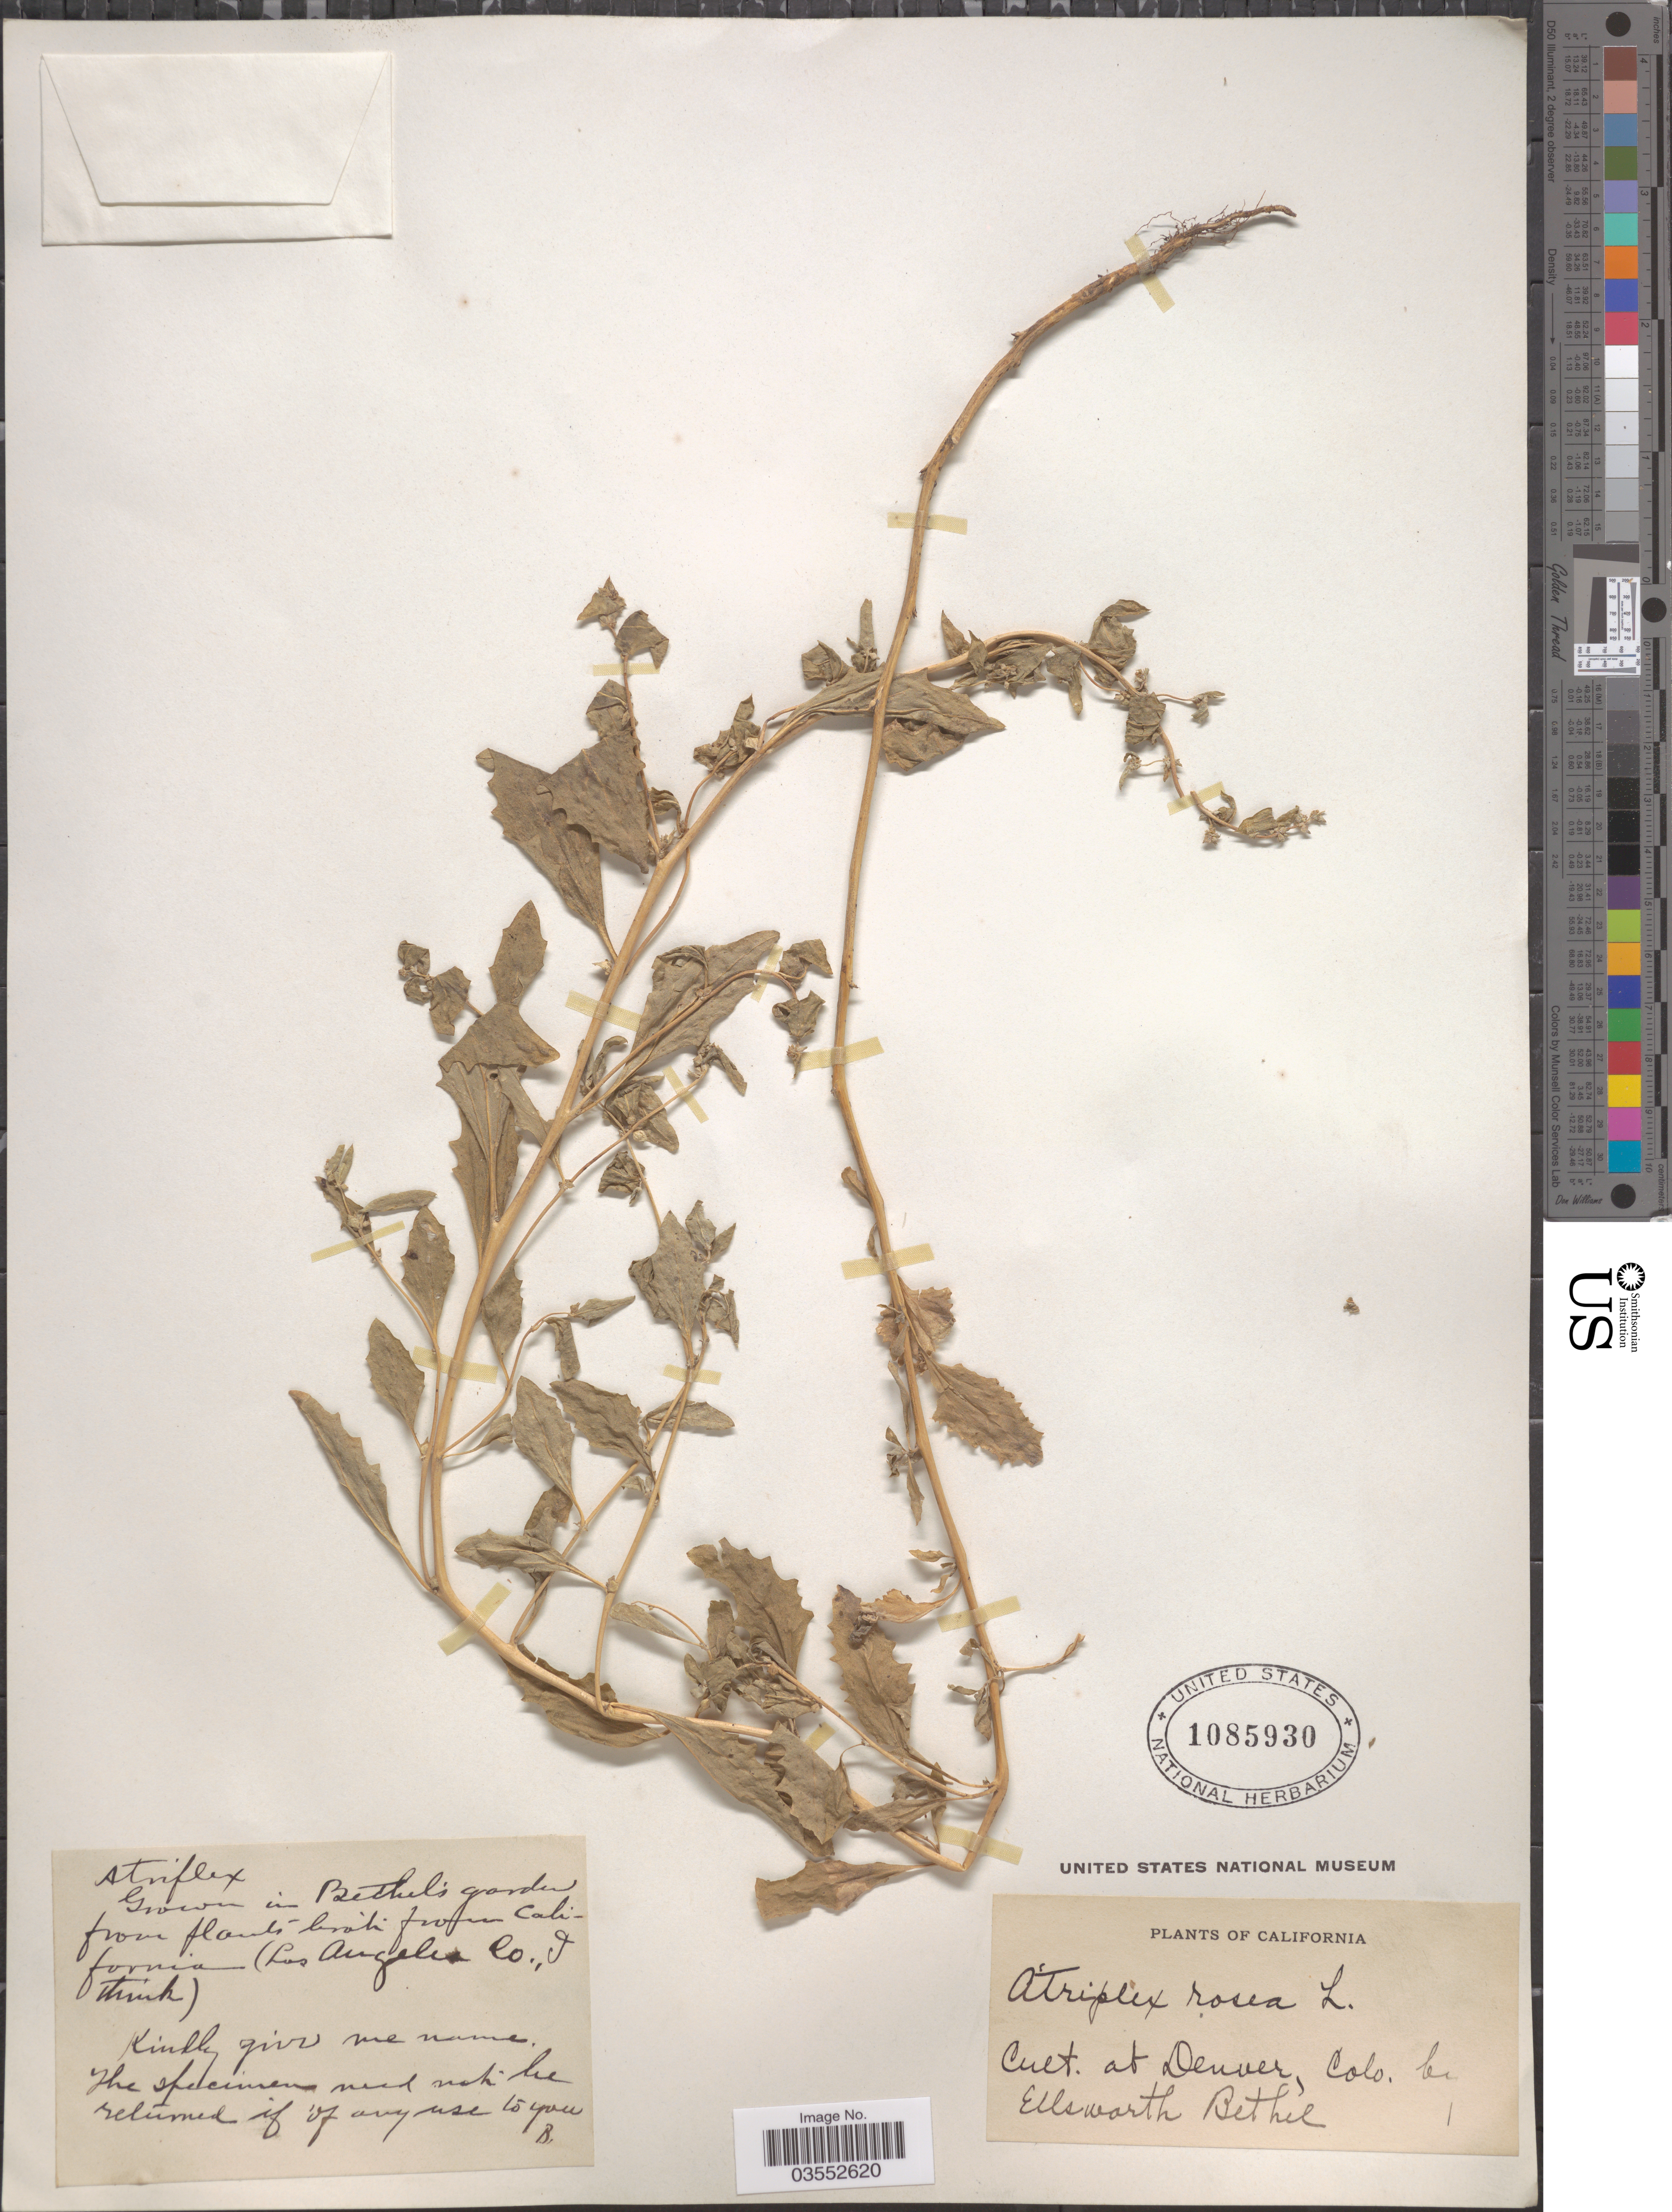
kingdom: Plantae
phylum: Tracheophyta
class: Magnoliopsida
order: Caryophyllales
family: Amaranthaceae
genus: Atriplex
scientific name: Atriplex rosea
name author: L.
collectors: E. Bethel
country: United States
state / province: Colorado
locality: Denver. Bethel's garden.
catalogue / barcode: US 1085930